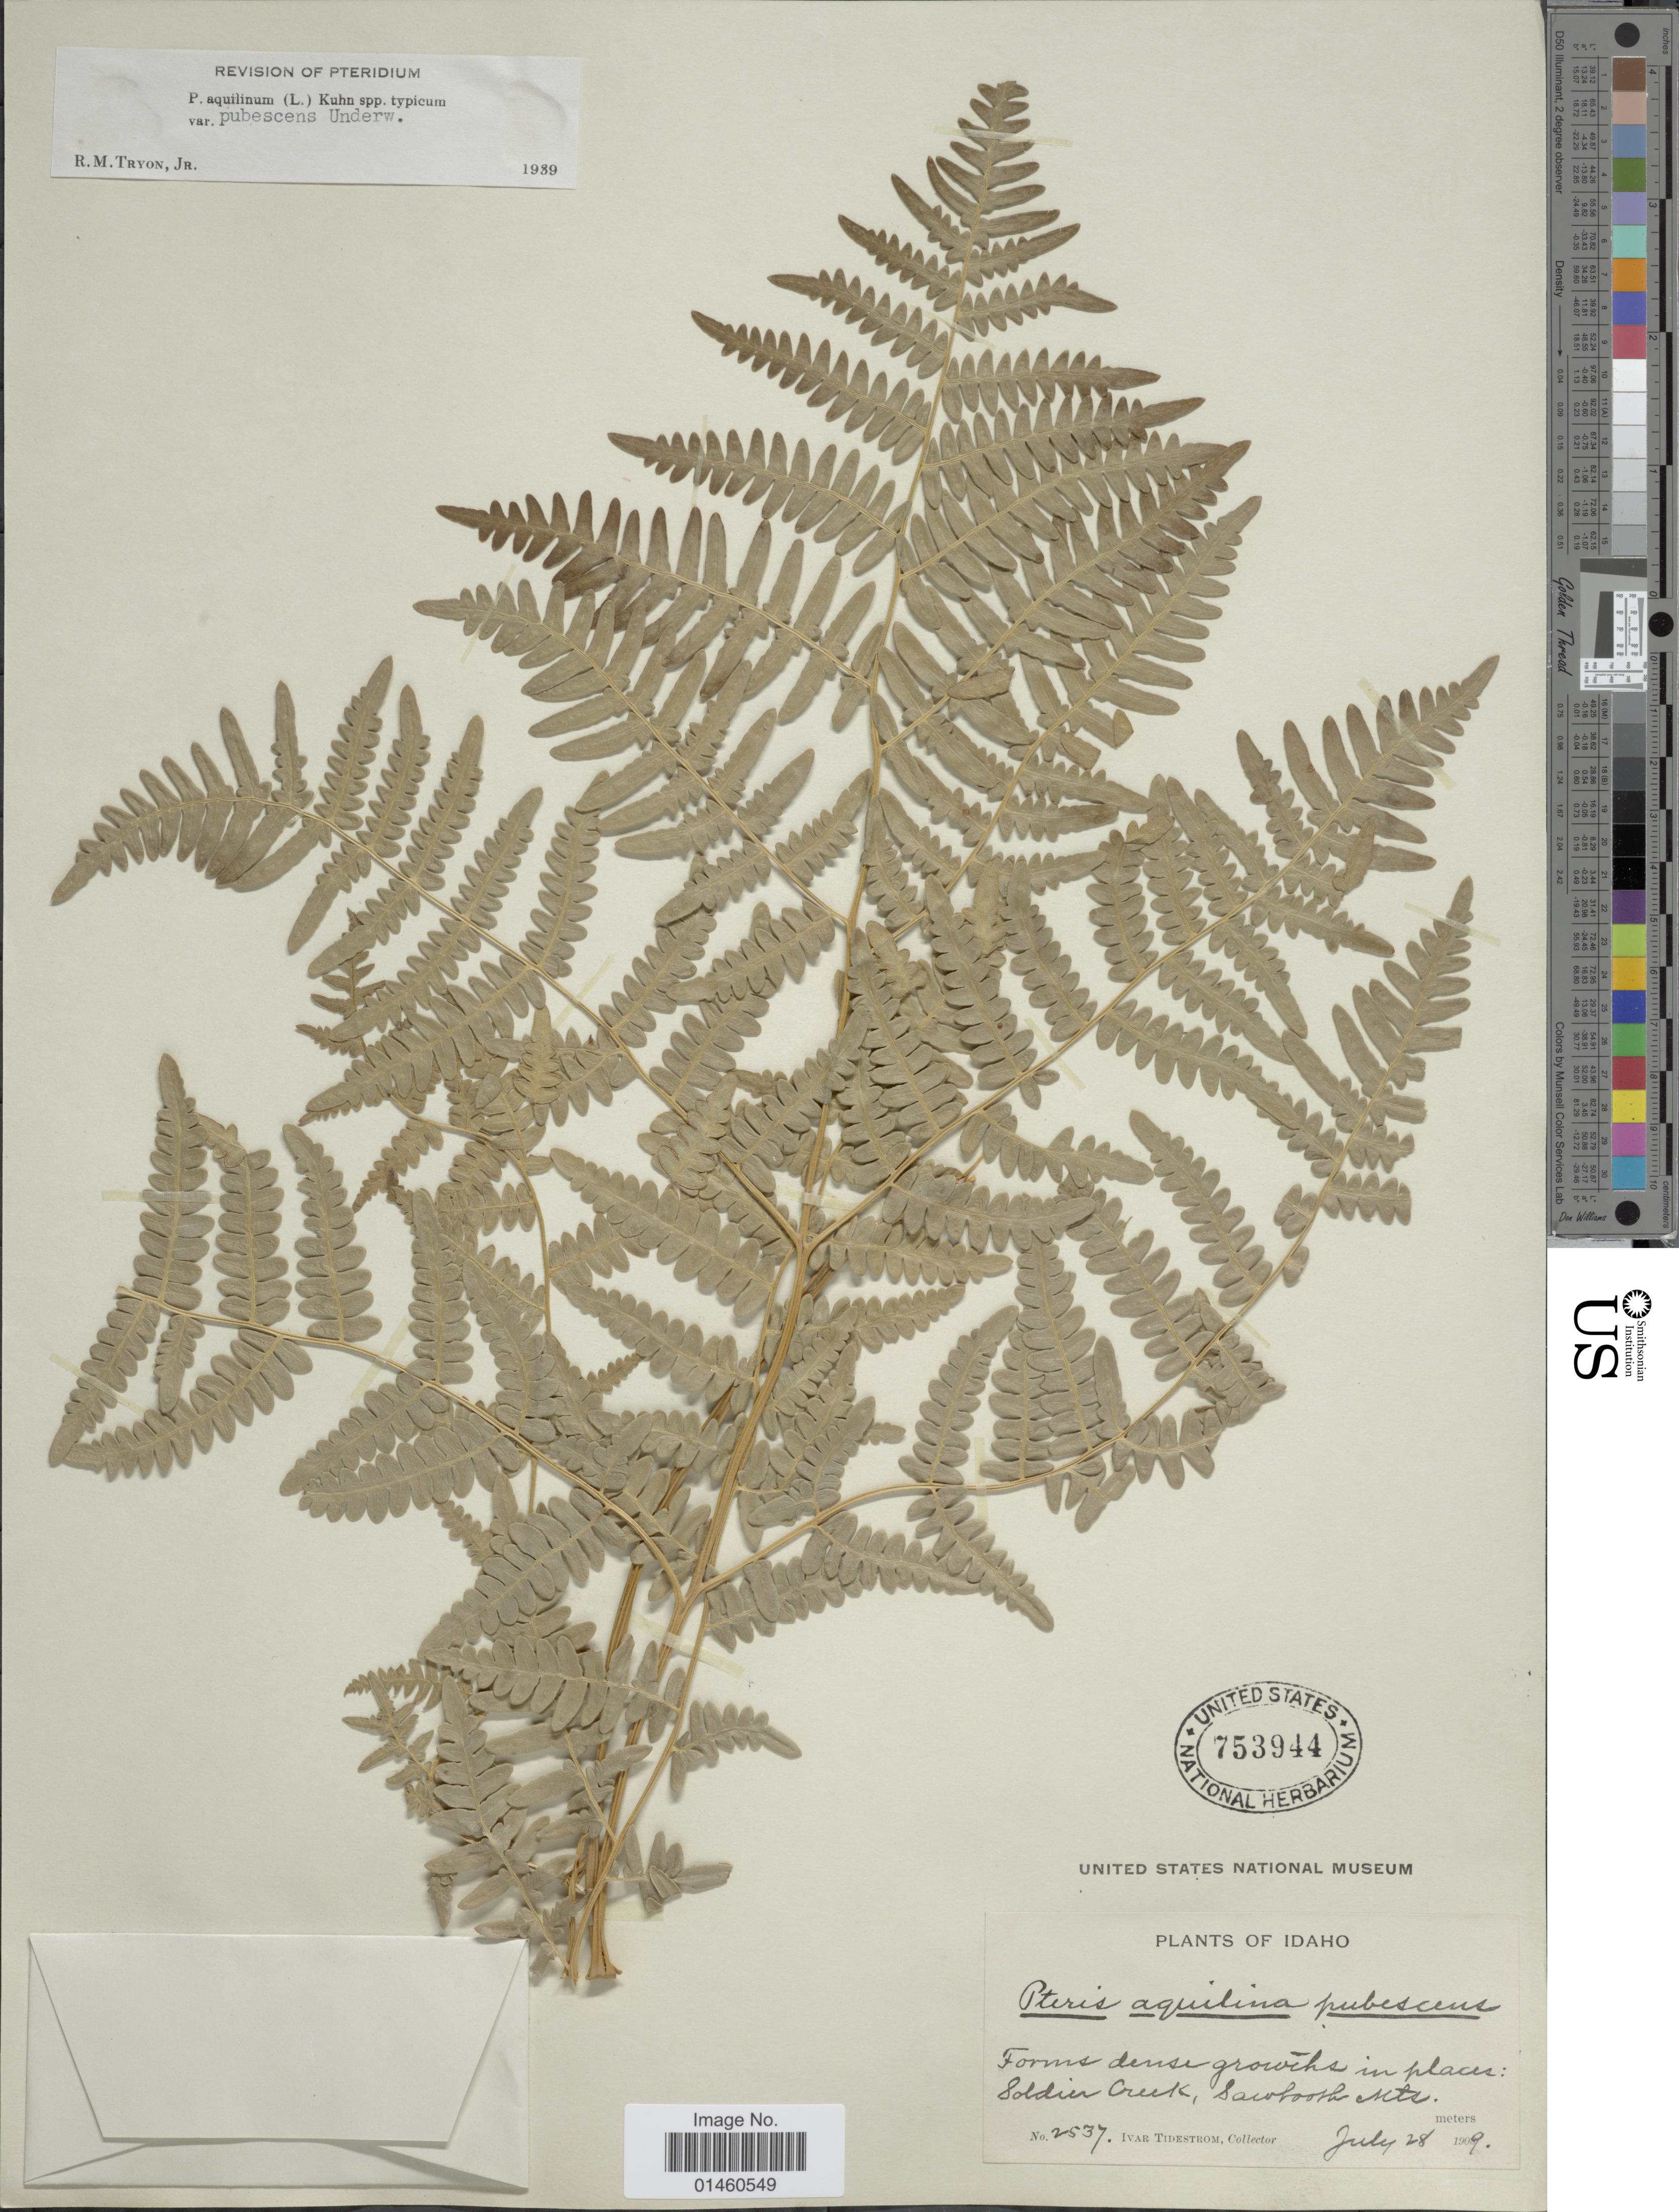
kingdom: Plantae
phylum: Tracheophyta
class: Polypodiopsida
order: Polypodiales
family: Dennstaedtiaceae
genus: Pteridium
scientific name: Pteridium pubescens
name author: (Underw.) Christenh.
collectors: I. F. Tidestrom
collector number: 2537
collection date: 1909-07-28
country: United States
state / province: Idaho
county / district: Blaine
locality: Along Soldier Creek, Sawtooth Mts.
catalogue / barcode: US 753944